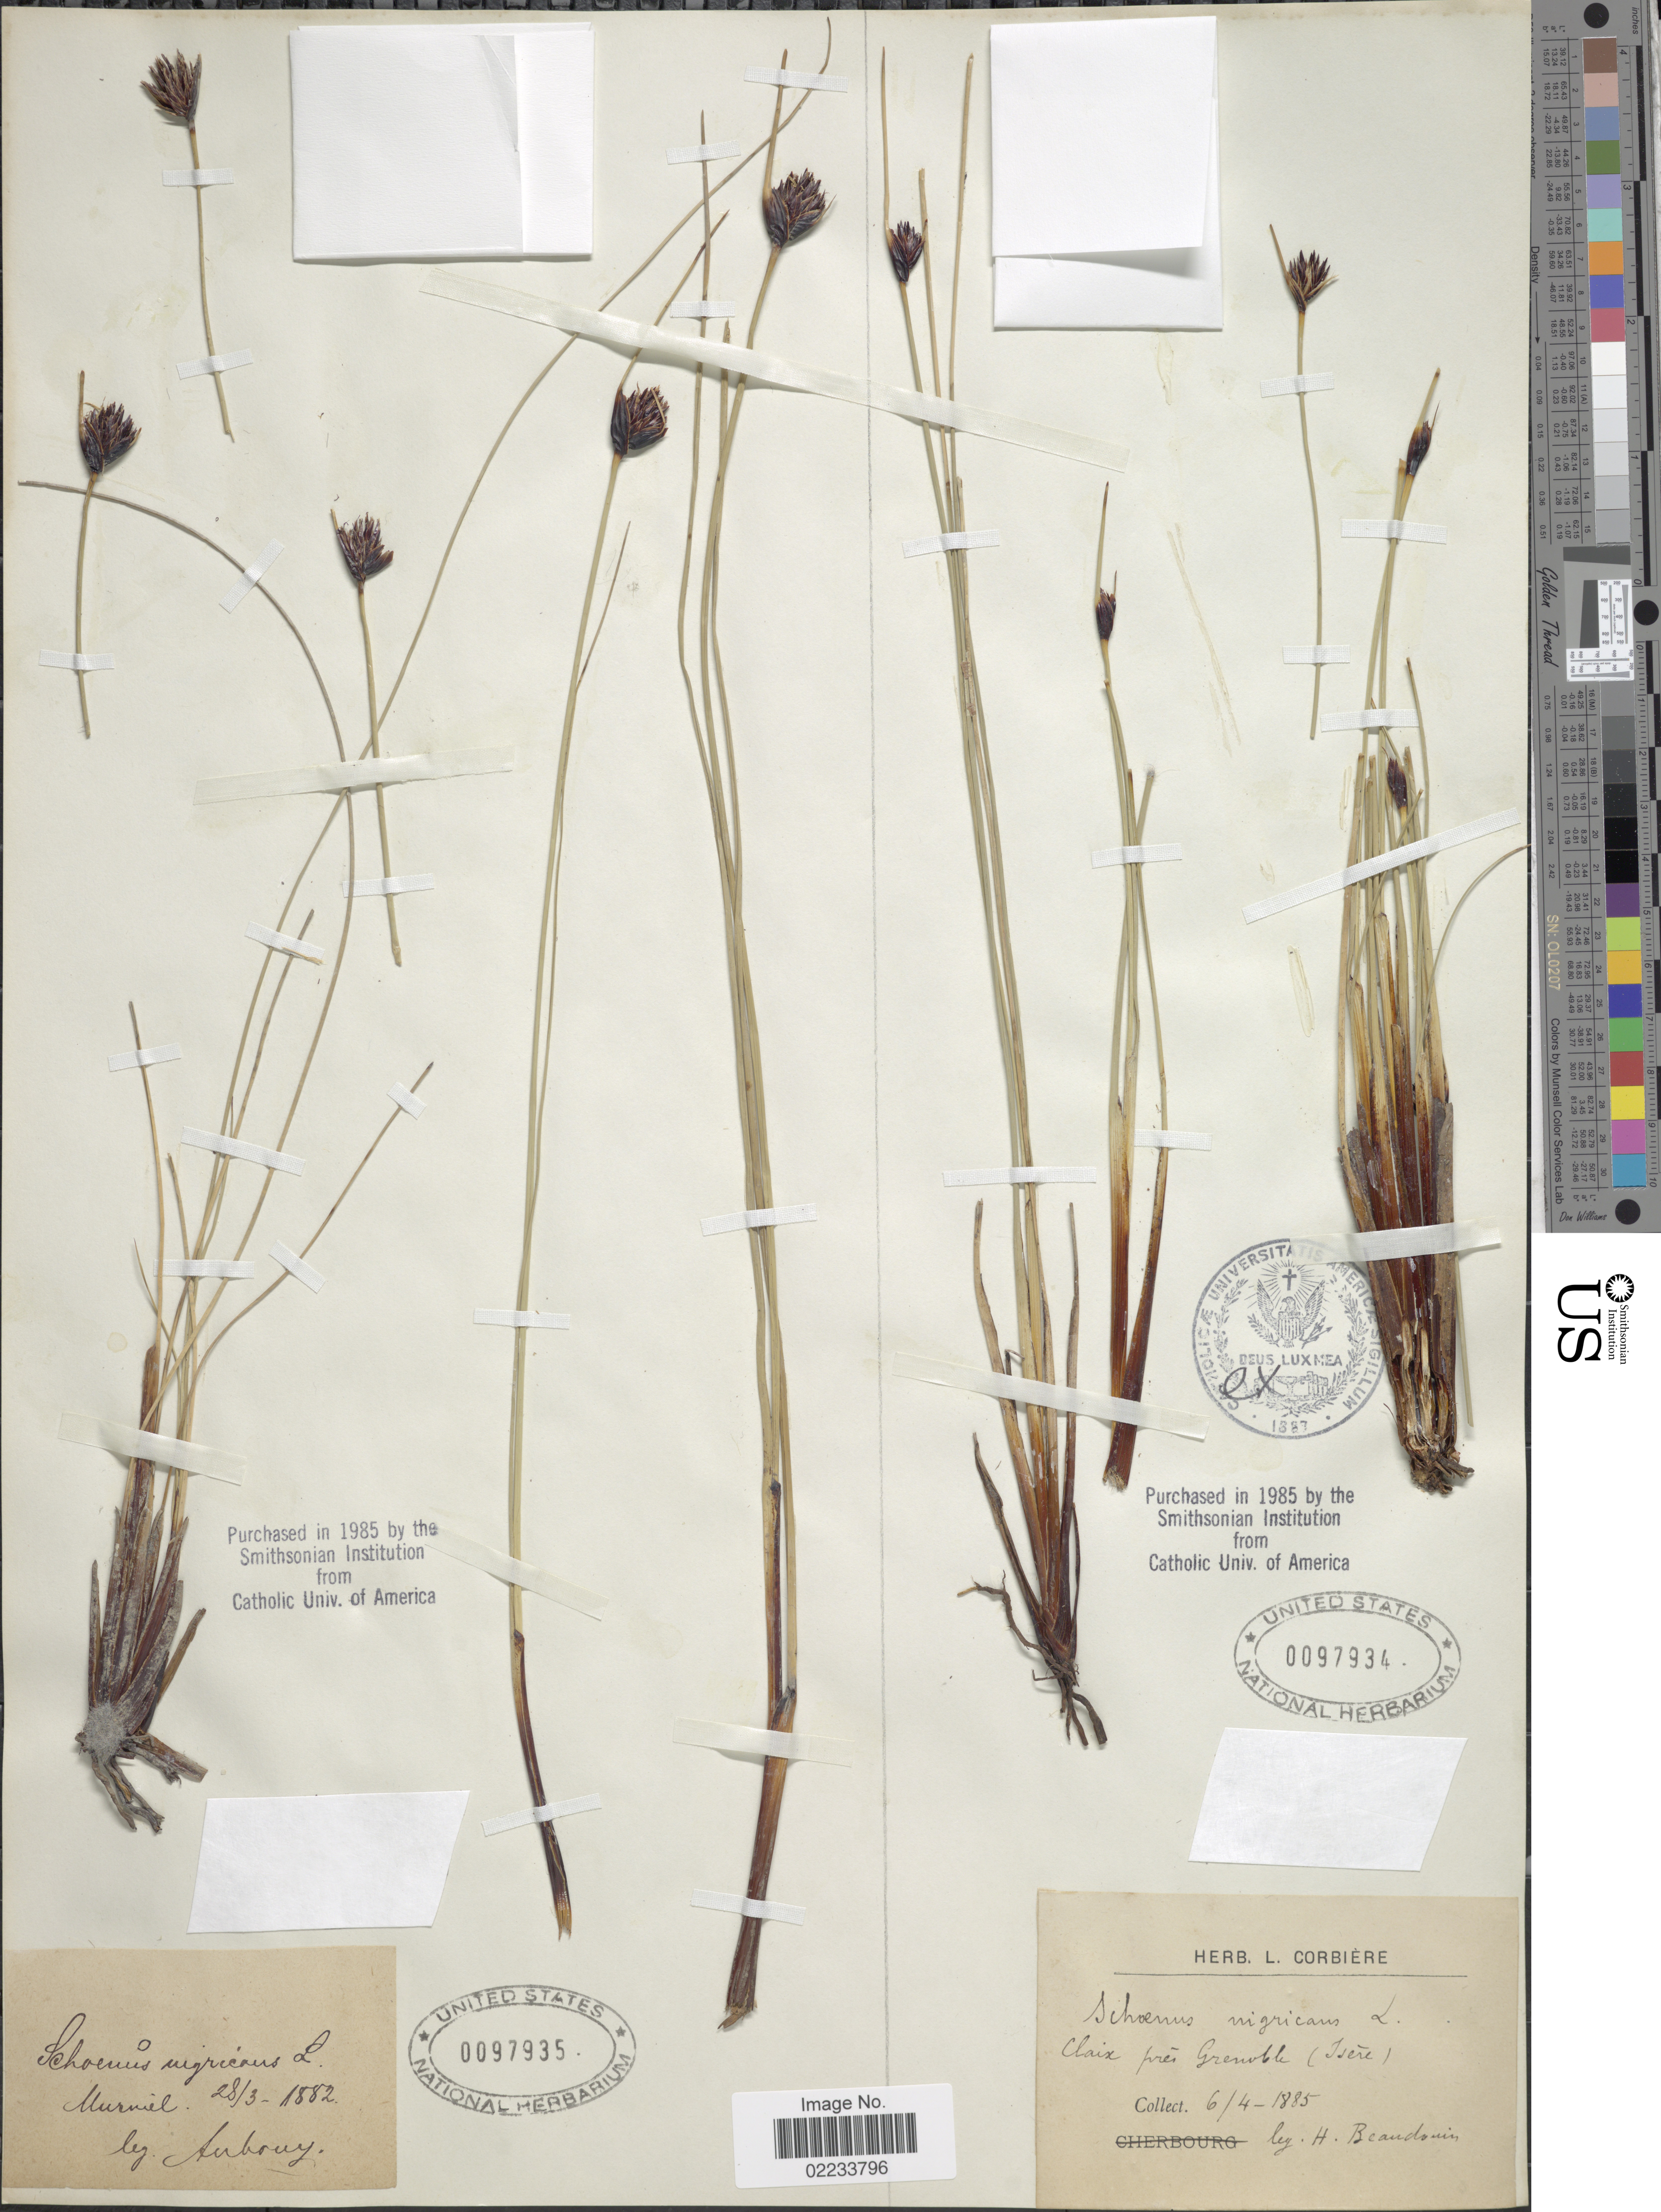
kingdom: Plantae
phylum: Tracheophyta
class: Liliopsida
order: Poales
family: Cyperaceae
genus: Schoenus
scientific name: Schoenus nigricans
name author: L.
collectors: Beaudouin, H.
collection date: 1885-04-06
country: France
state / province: Auvergne-Rhône-Alpes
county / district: Isère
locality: Claix prés Grenoble (Isére)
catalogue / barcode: US 97934